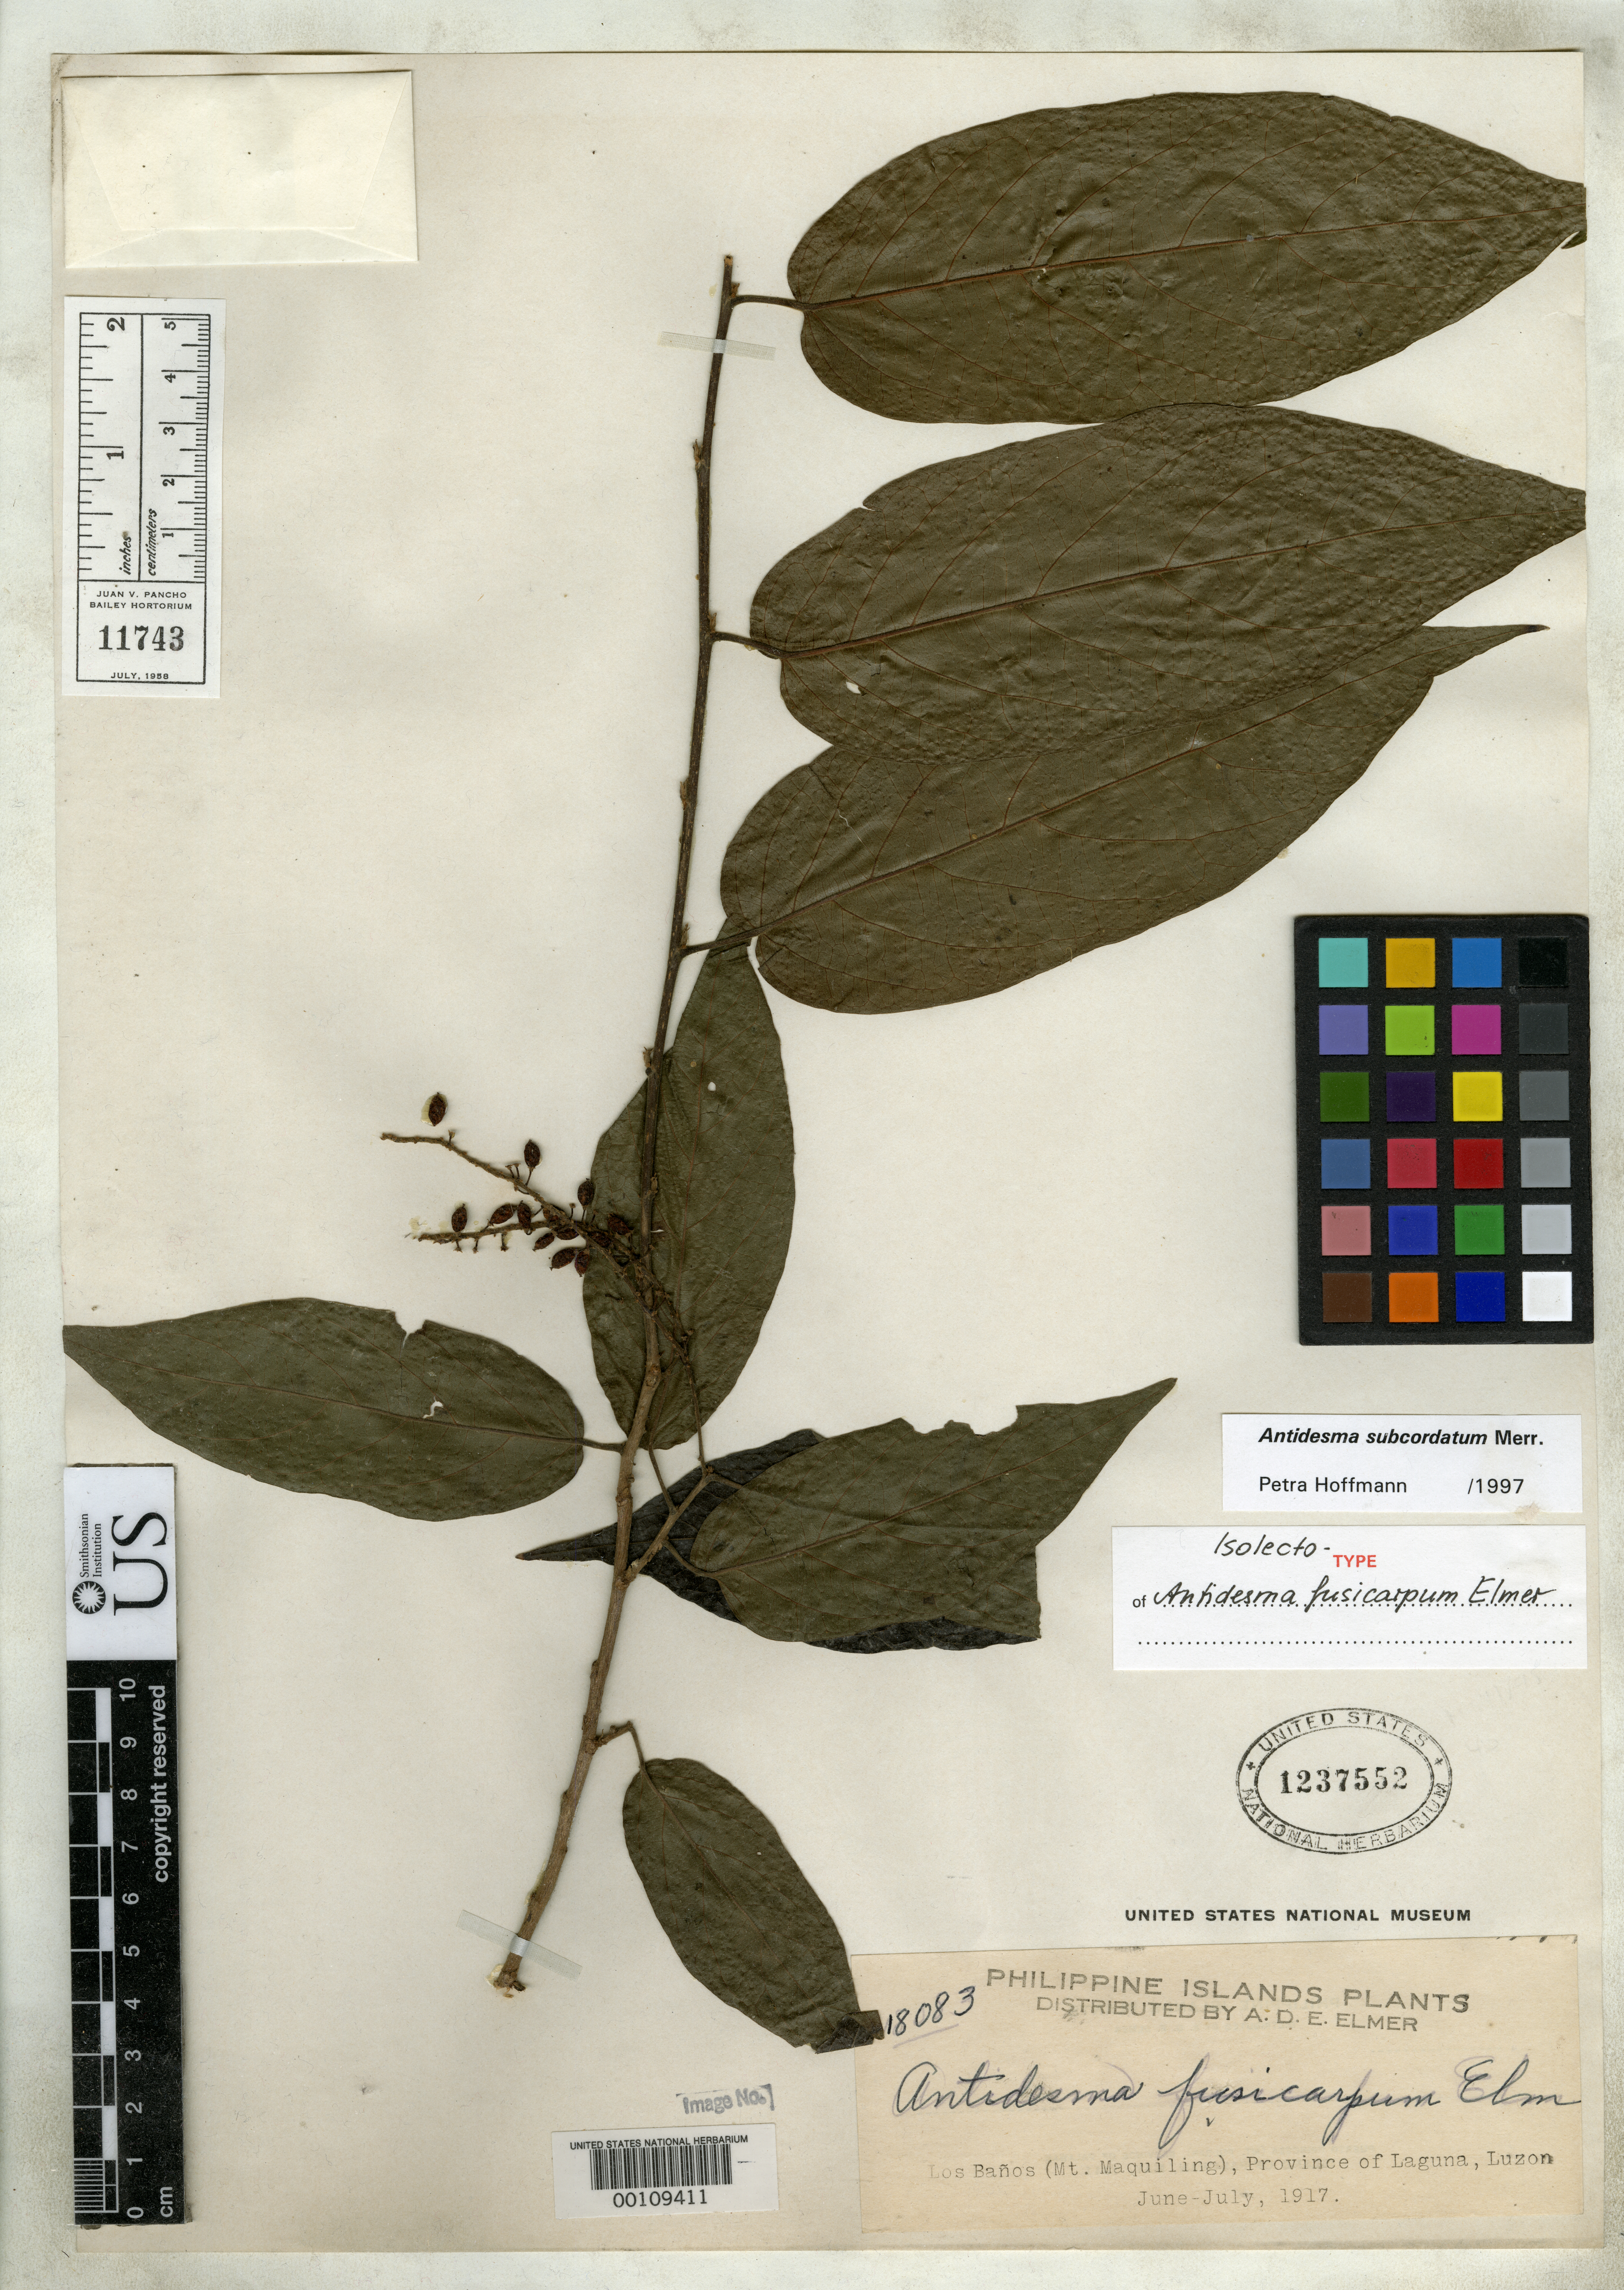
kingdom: Plantae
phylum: Tracheophyta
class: Magnoliopsida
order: Malpighiales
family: Phyllanthaceae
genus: Antidesma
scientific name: Antidesma fusicarpum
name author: Elmer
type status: Isotype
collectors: A. D. E. Elmer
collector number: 18083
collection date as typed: Jul 1917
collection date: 1917-07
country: Philippines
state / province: Calabarzon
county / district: Laguna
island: Luzon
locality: Los Baños (Mt. Maquiling), Province of Laguna, Luzon.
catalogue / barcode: US 1237552